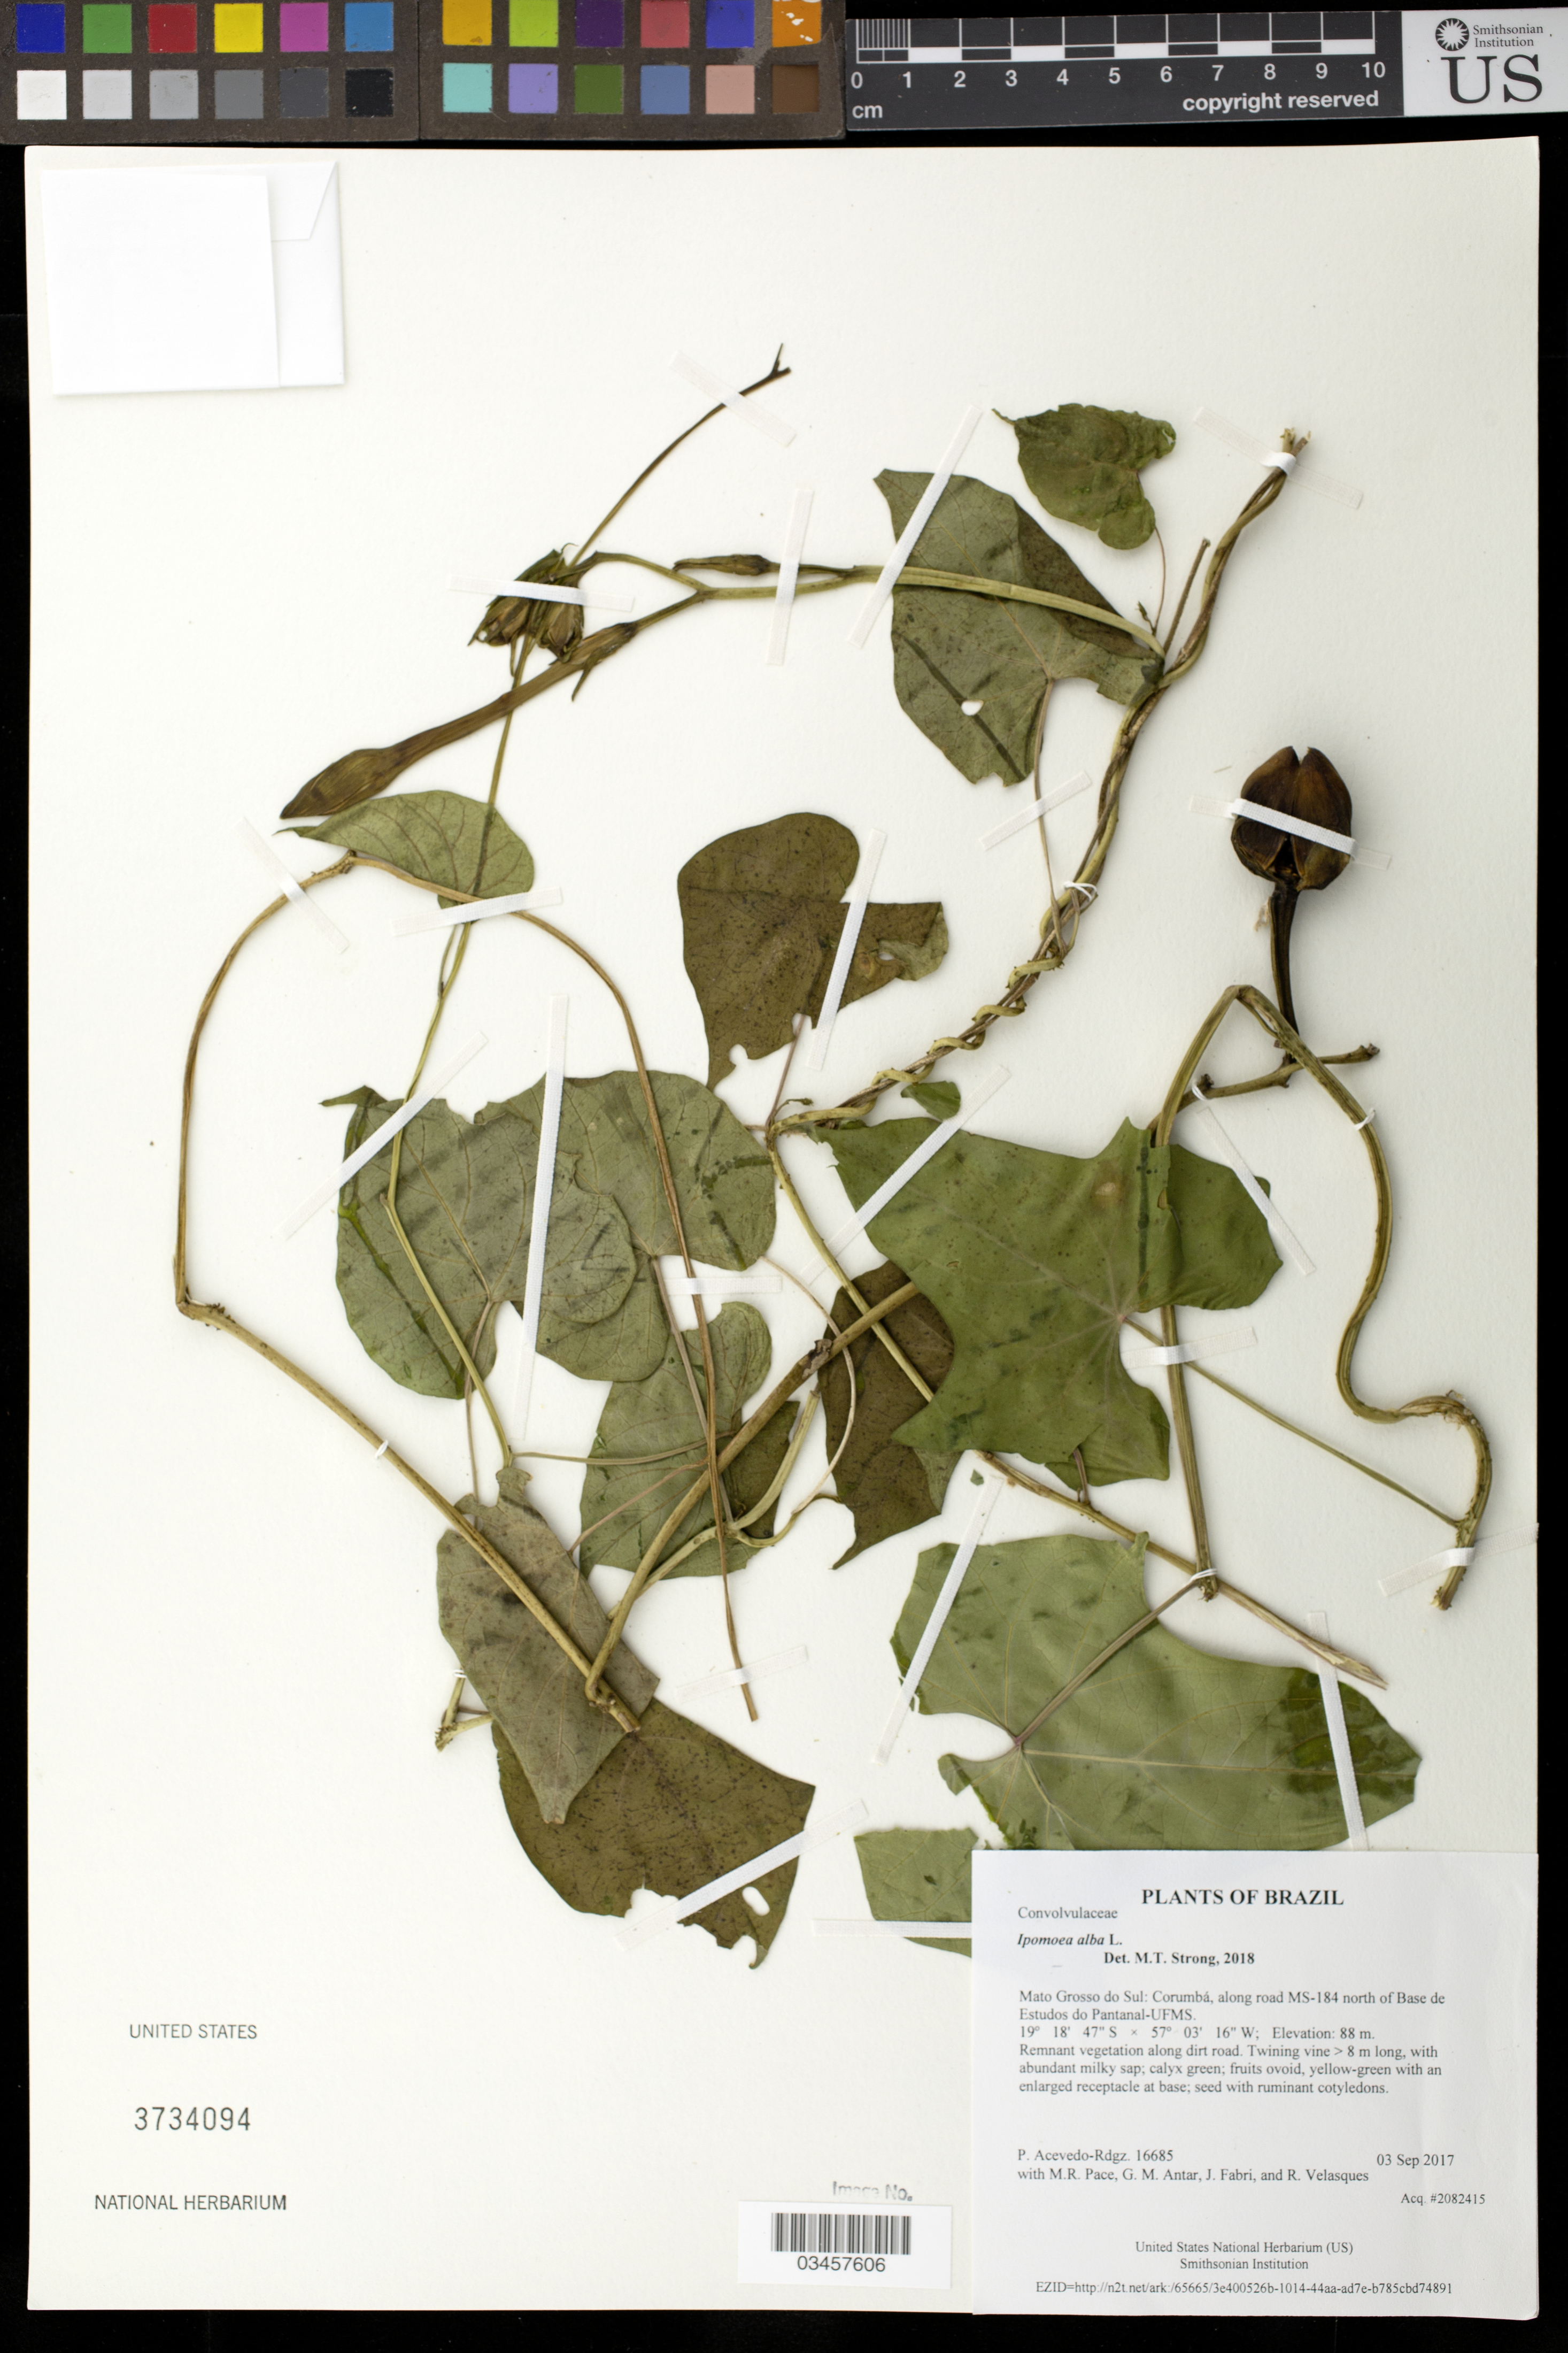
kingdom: Plantae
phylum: Tracheophyta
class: Magnoliopsida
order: Solanales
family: Convolvulaceae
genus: Ipomoea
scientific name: Ipomoea alba L.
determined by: Strong, Mark T., (BOT), Smithsonian Institution - National Museum of Natural History (UNITED STATES)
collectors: P. Acevedo-Rodr., M. R. Pace, G. M. Antar, J. Fabri & R. Velasques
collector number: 16685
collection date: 2017-09-03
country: Brazil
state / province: Mato Grosso do Sul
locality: Corumbá, along road MS-184 north of Base de Estudos do Pantanal-UFMS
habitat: Remnant vegetation along dirt road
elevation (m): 88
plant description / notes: US, NY, MO, K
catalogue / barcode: US 3734094